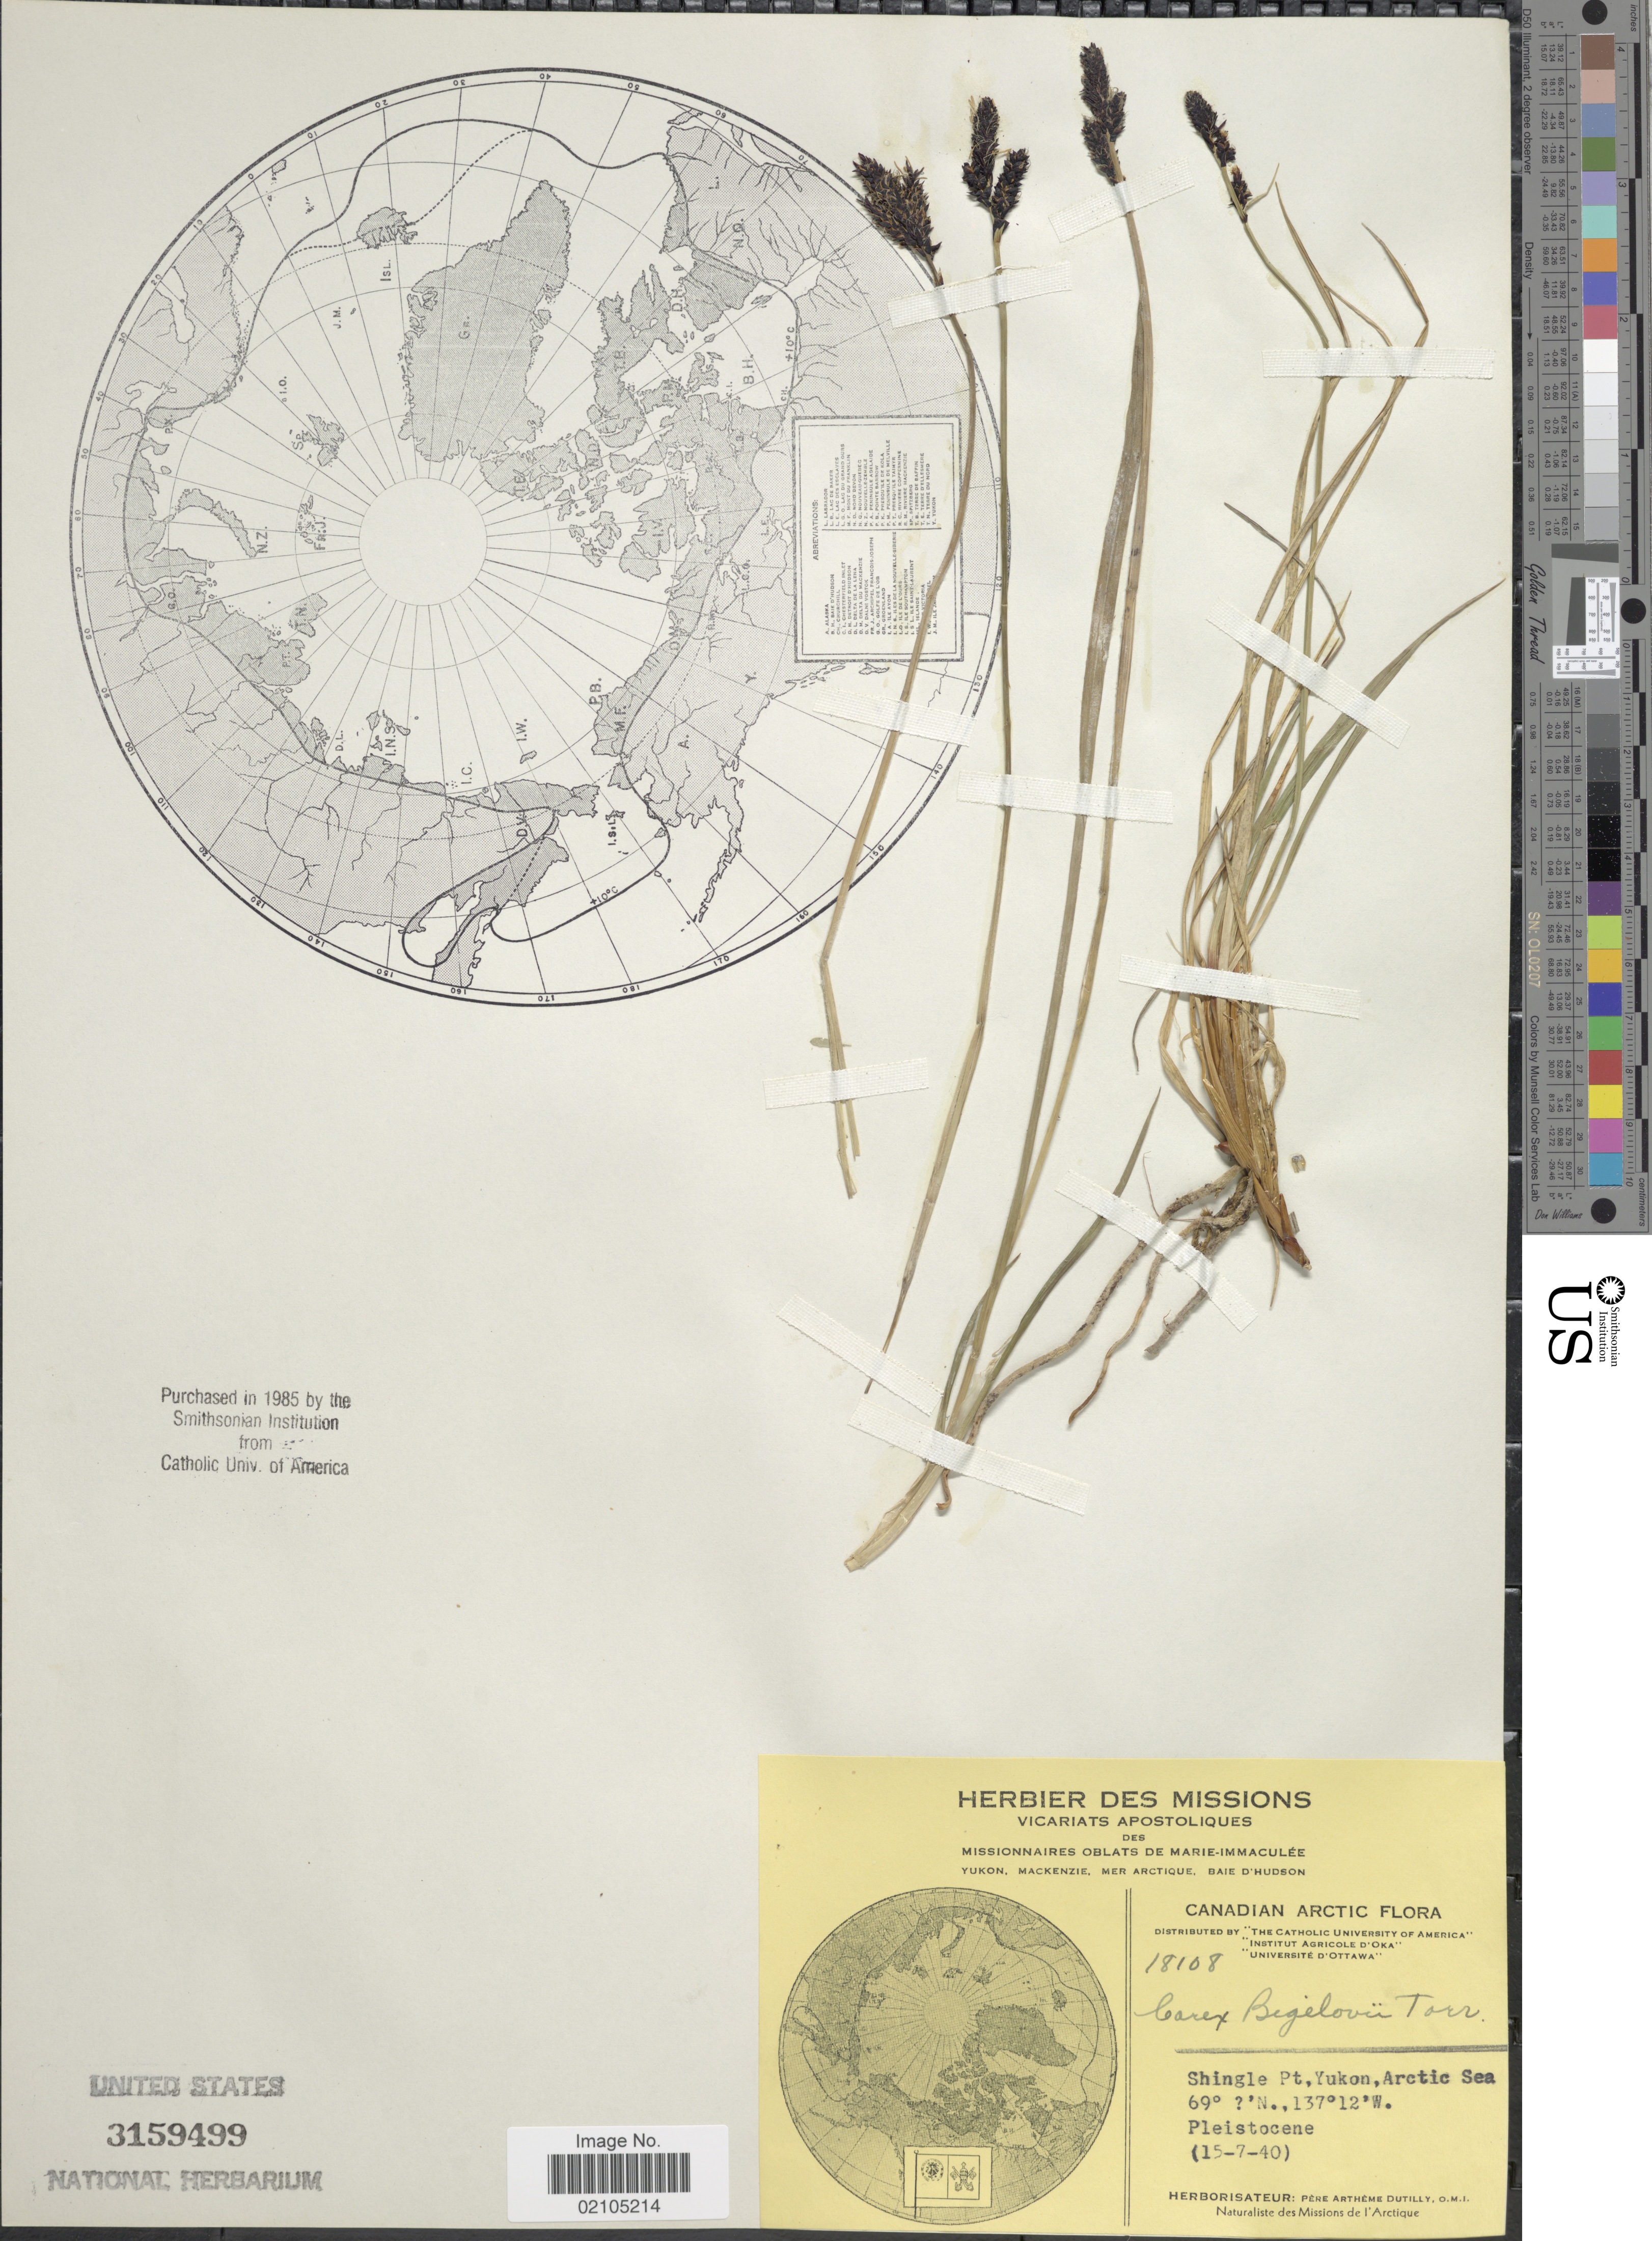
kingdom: Plantae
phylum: Tracheophyta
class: Liliopsida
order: Poales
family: Cyperaceae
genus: Carex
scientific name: Carex bigelowii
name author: Torr. ex Schwein.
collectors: A. Dutilly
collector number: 18108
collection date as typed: Transcribed d/m/y: 15/7/40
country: Canada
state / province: Yukon Territory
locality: Canadian Arctic. Shingle Pt. Yukon, Arctic Sea. Pleistocene.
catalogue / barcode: US 3159499